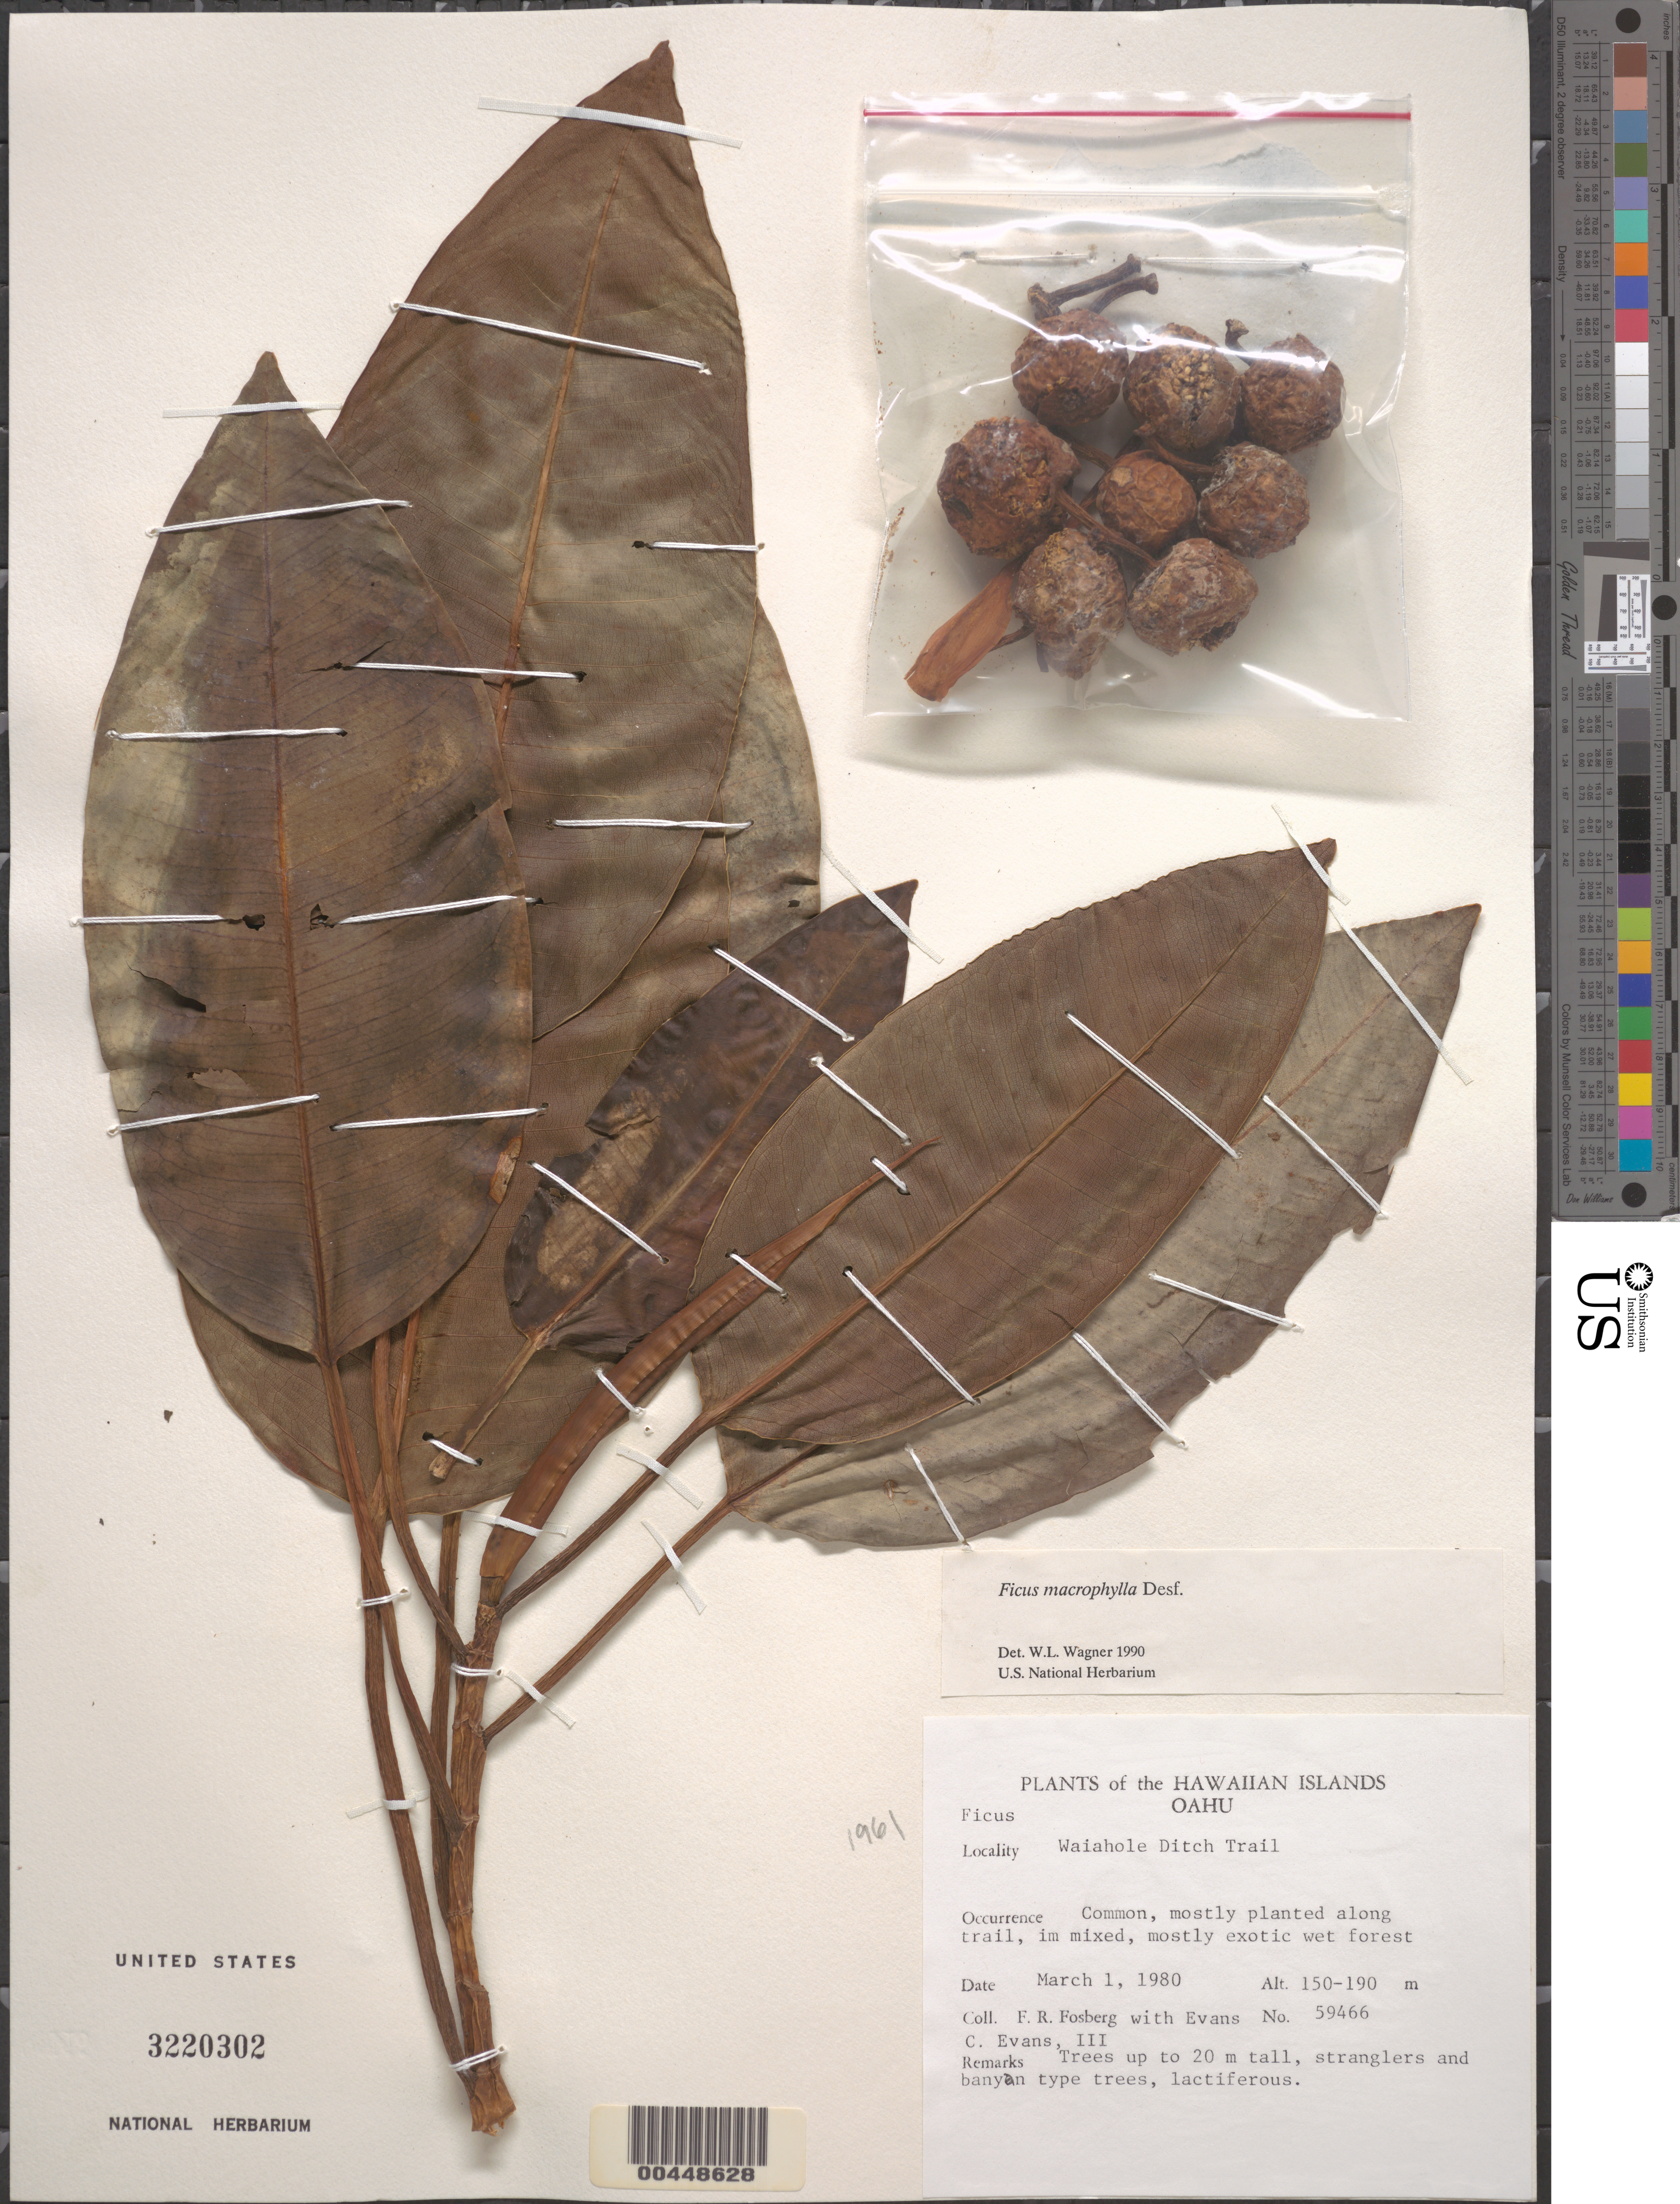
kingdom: Plantae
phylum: Tracheophyta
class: Magnoliopsida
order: Rosales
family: Moraceae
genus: Ficus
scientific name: Ficus macrophylla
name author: Pers.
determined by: Wagner, W. L., (BOT), Smithsonian Institution - National Museum of Natural History (UNITED STATES)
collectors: F. R. Fosberg & E. C. Evans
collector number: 59466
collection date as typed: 1 Mar 1980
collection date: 1980-03-01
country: United States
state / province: Hawaii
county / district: Honolulu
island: Oahu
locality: Waiahole Ditch Trail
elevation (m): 150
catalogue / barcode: US 3220302